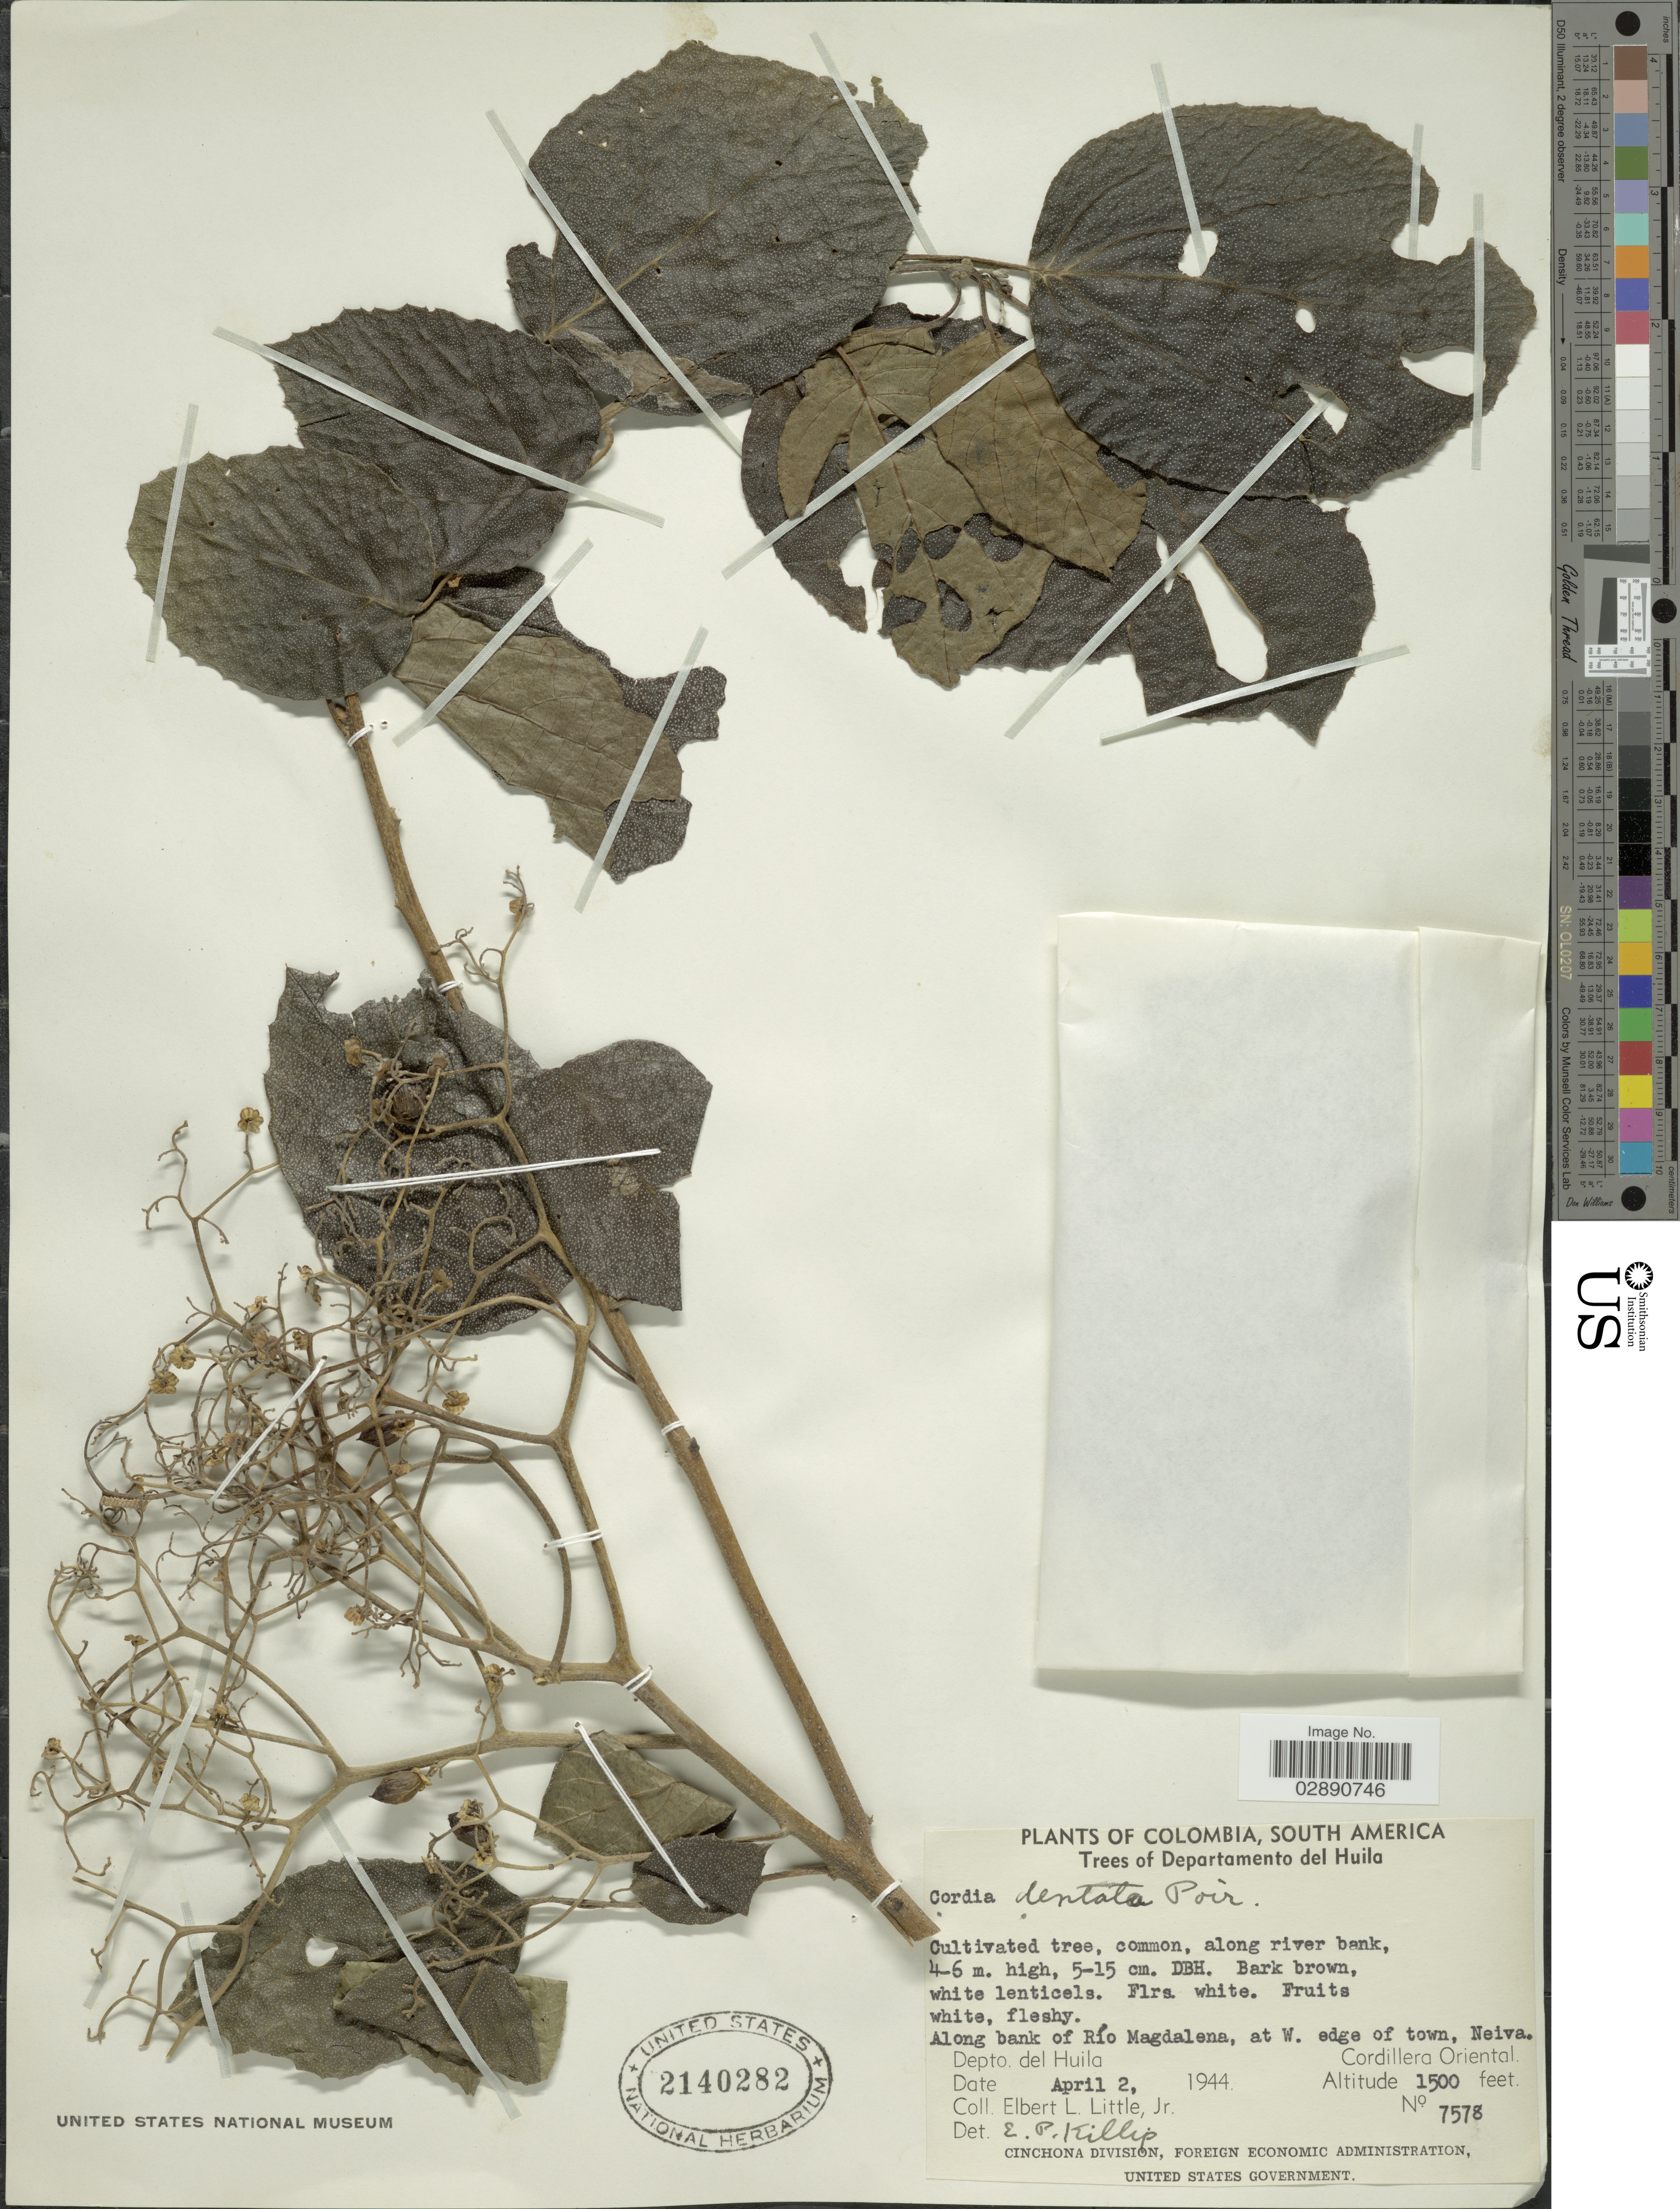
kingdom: Plantae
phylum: Tracheophyta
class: Magnoliopsida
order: Boraginales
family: Cordiaceae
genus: Cordia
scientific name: Cordia dentata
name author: Poir.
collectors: E. L. Little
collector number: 7578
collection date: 1944-04-02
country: Colombia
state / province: Huila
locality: Trees of Departamento del Huila. Along bank of Río Magdalena, at W. edge of town, Neiva. Cordillera Oriental.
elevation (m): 457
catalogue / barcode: US 2140282